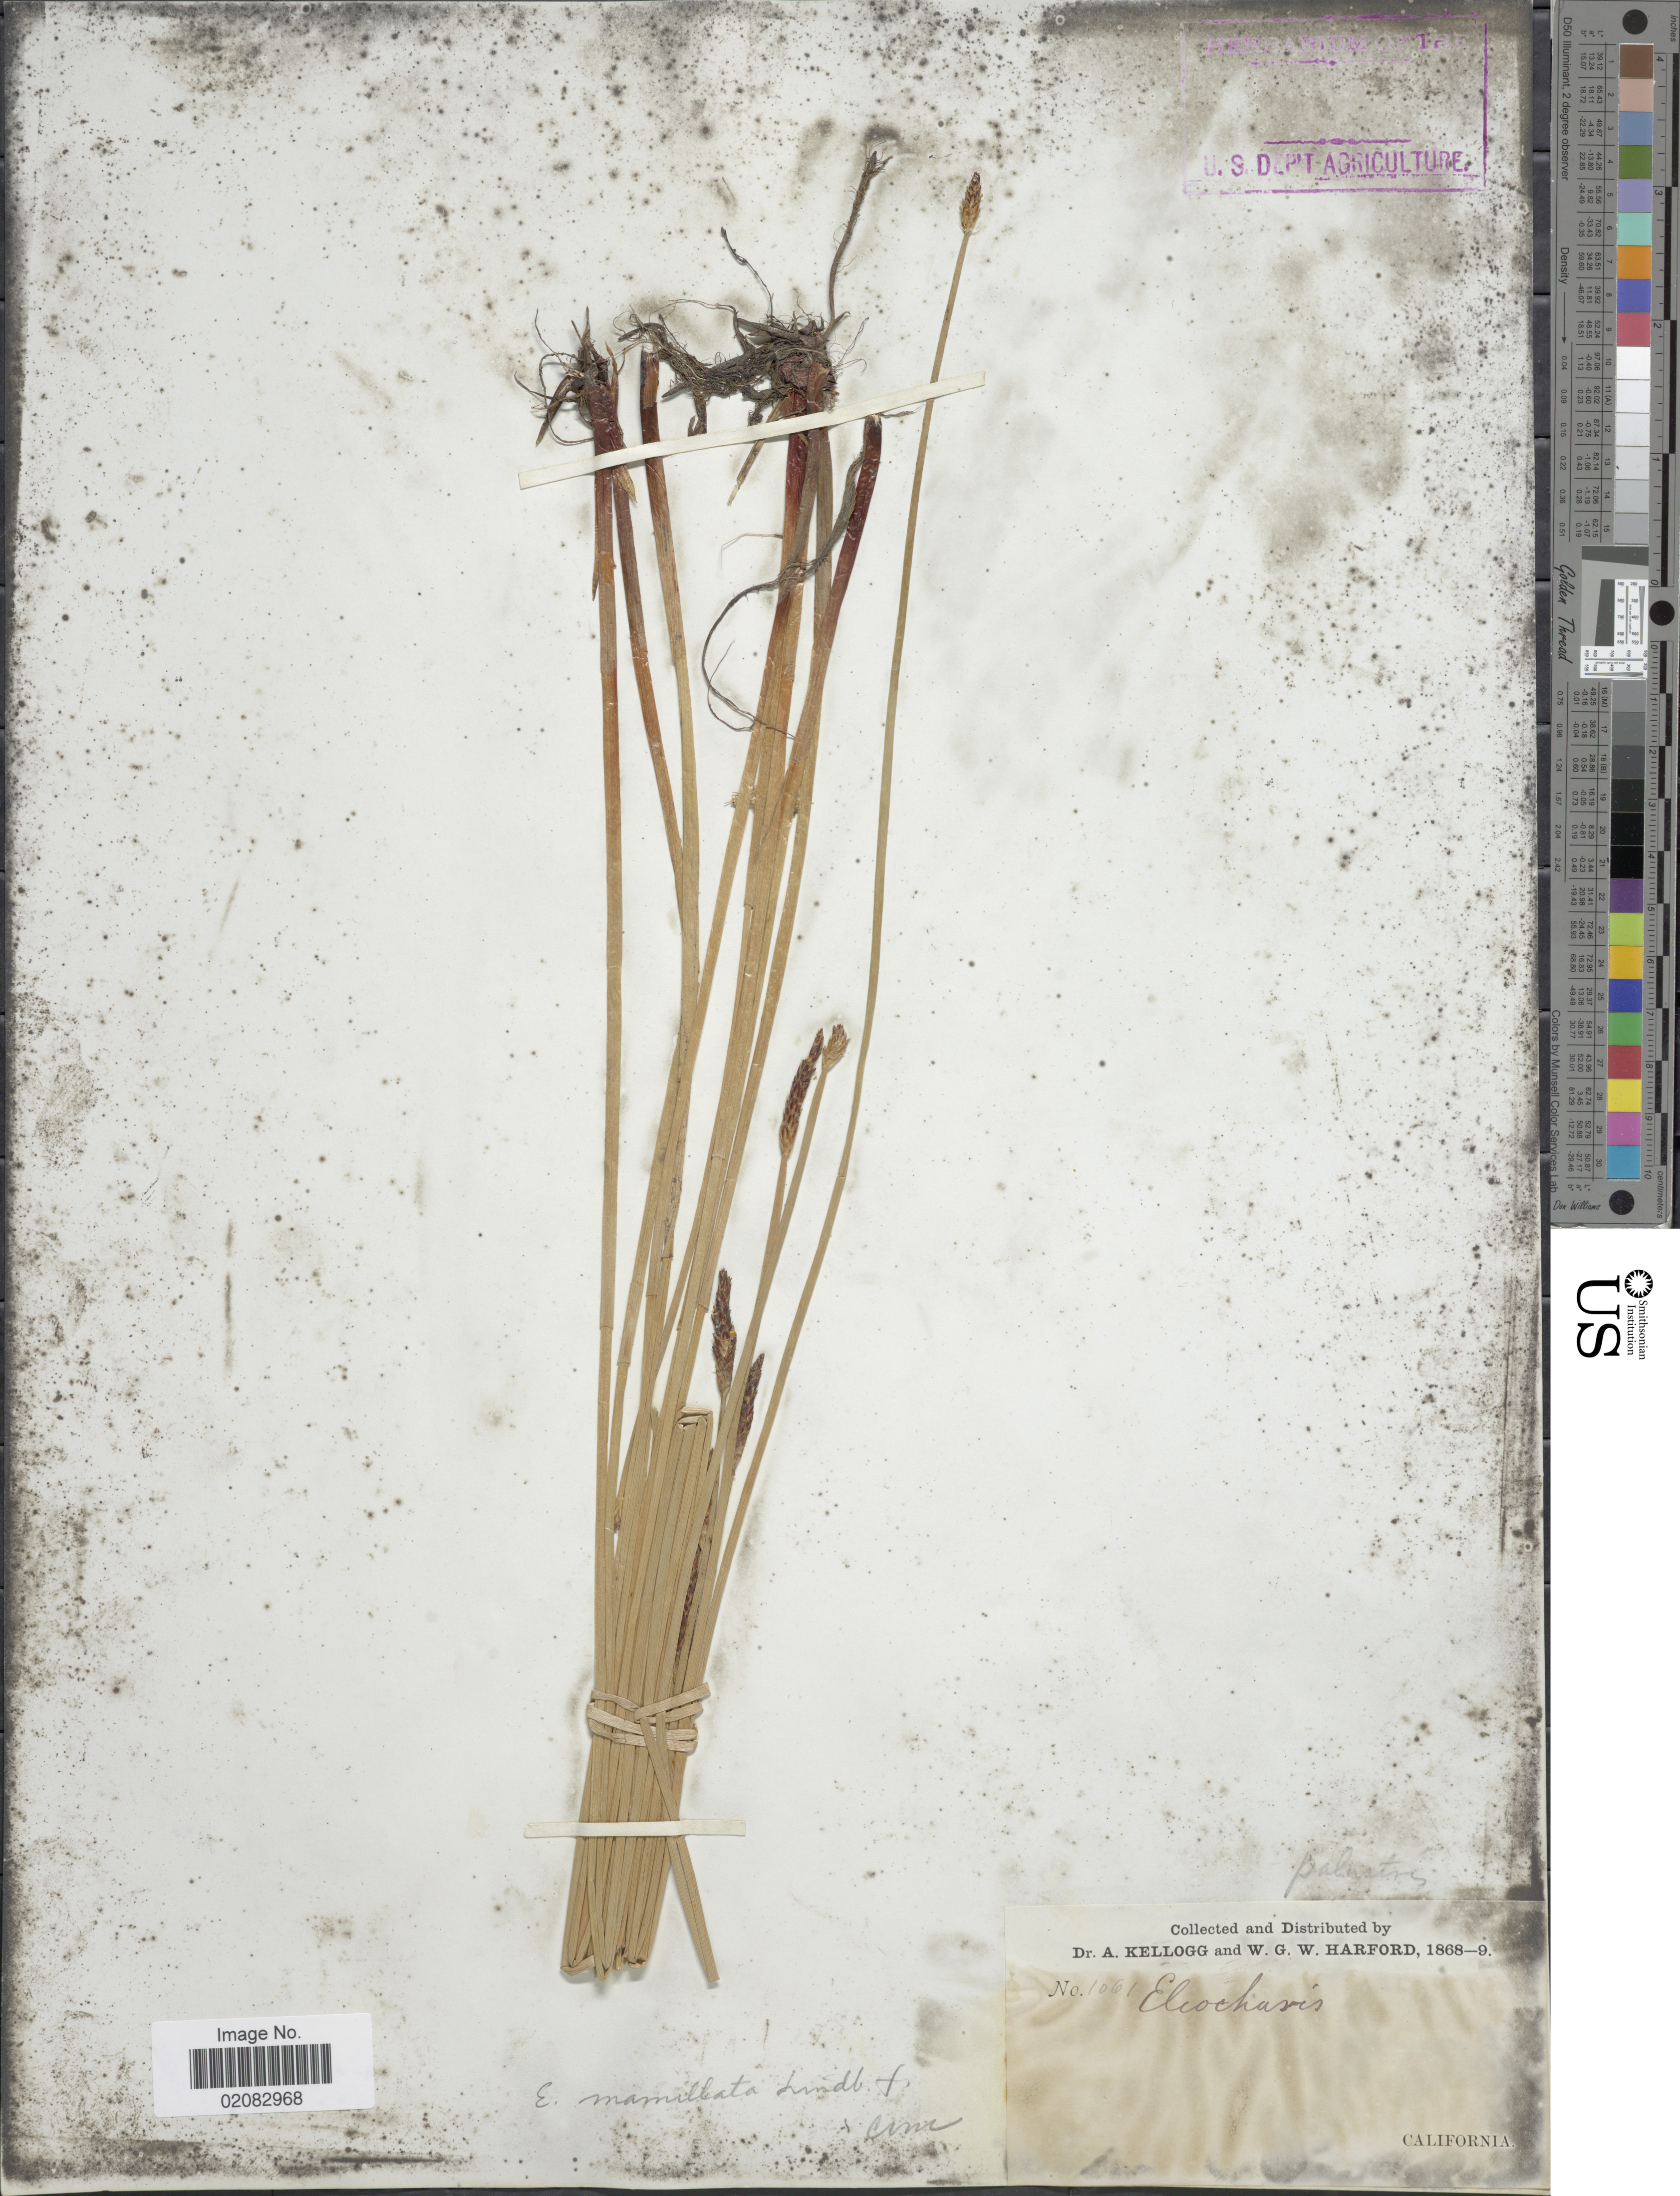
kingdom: Plantae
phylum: Tracheophyta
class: Liliopsida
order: Poales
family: Cyperaceae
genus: Eleocharis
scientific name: Eleocharis macrostachya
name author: Britton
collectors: A. Kellog & W. G. W. Harford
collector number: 1061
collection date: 1868/1869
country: United States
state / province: California